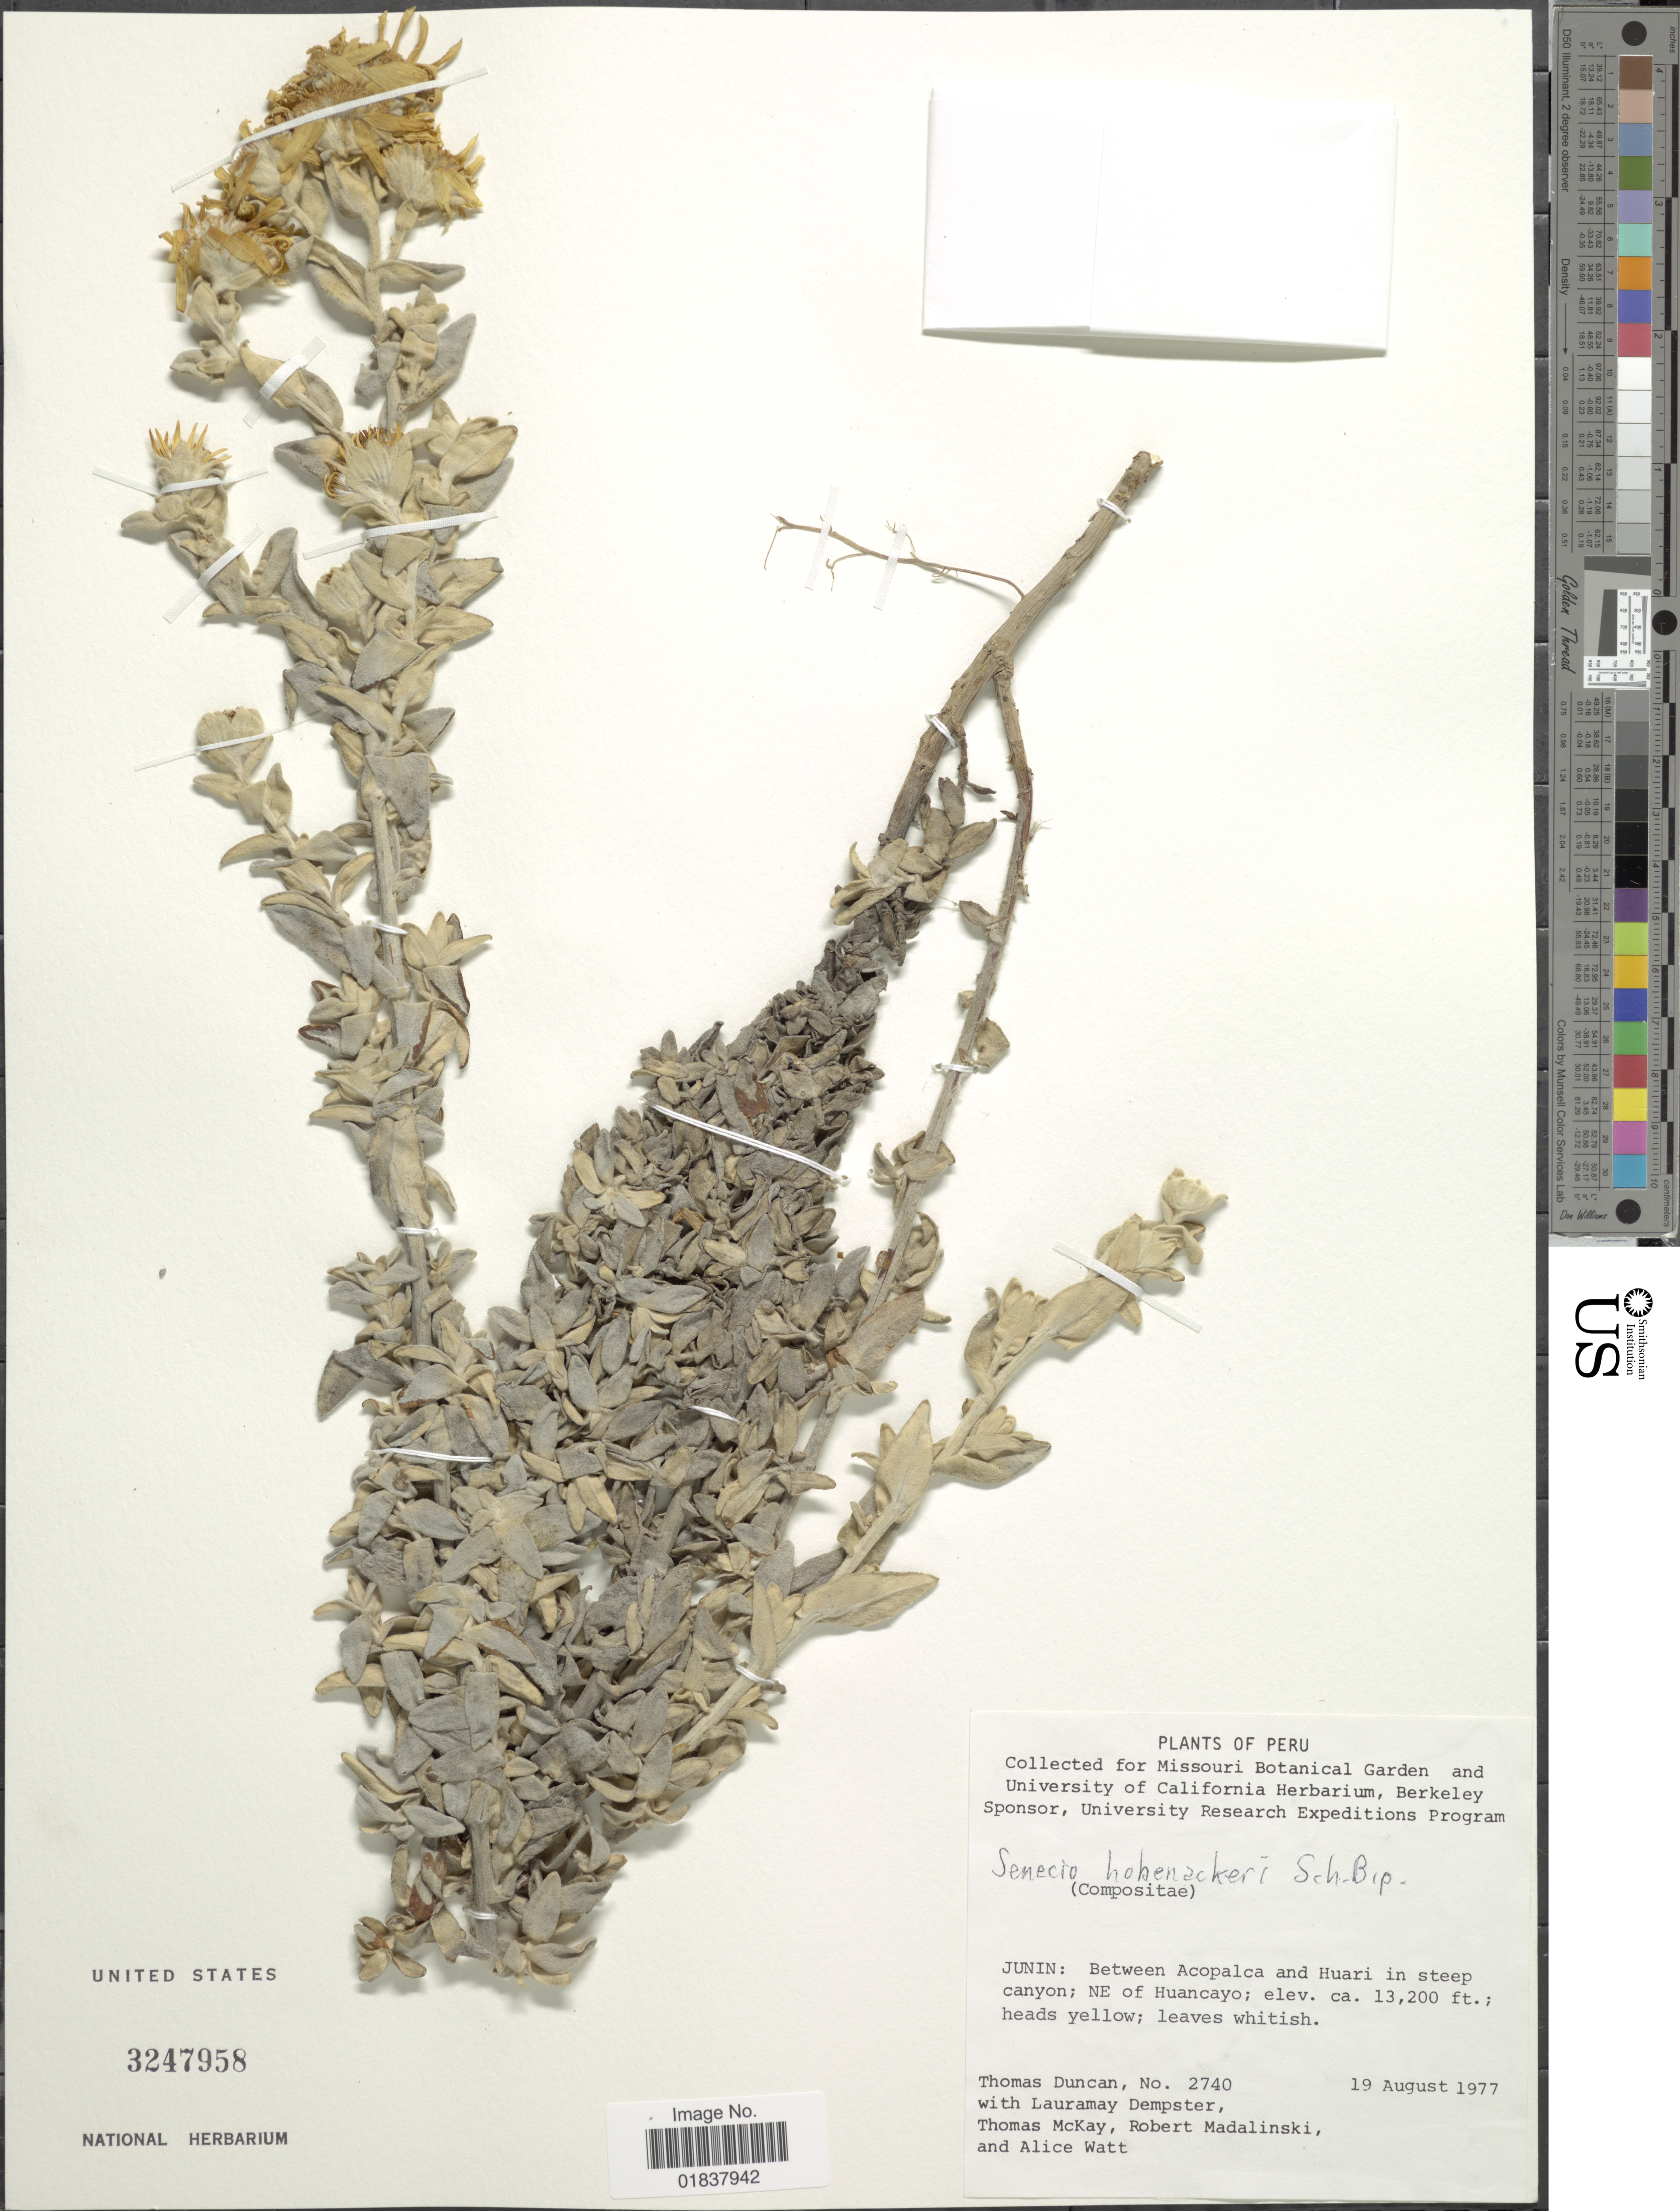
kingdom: Plantae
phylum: Tracheophyta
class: Magnoliopsida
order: Asterales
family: Asteraceae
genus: Senecio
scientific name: Senecio hohenackeri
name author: Sch. Bip.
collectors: T. Duncan, L. T. Dempster, T. Mckay, R. Madalinski & A. Watt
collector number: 2740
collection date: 1977-08-19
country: Peru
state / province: Junín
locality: Between Acopalca and Huari, NE of Huancayo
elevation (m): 4023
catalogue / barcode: US 3247958